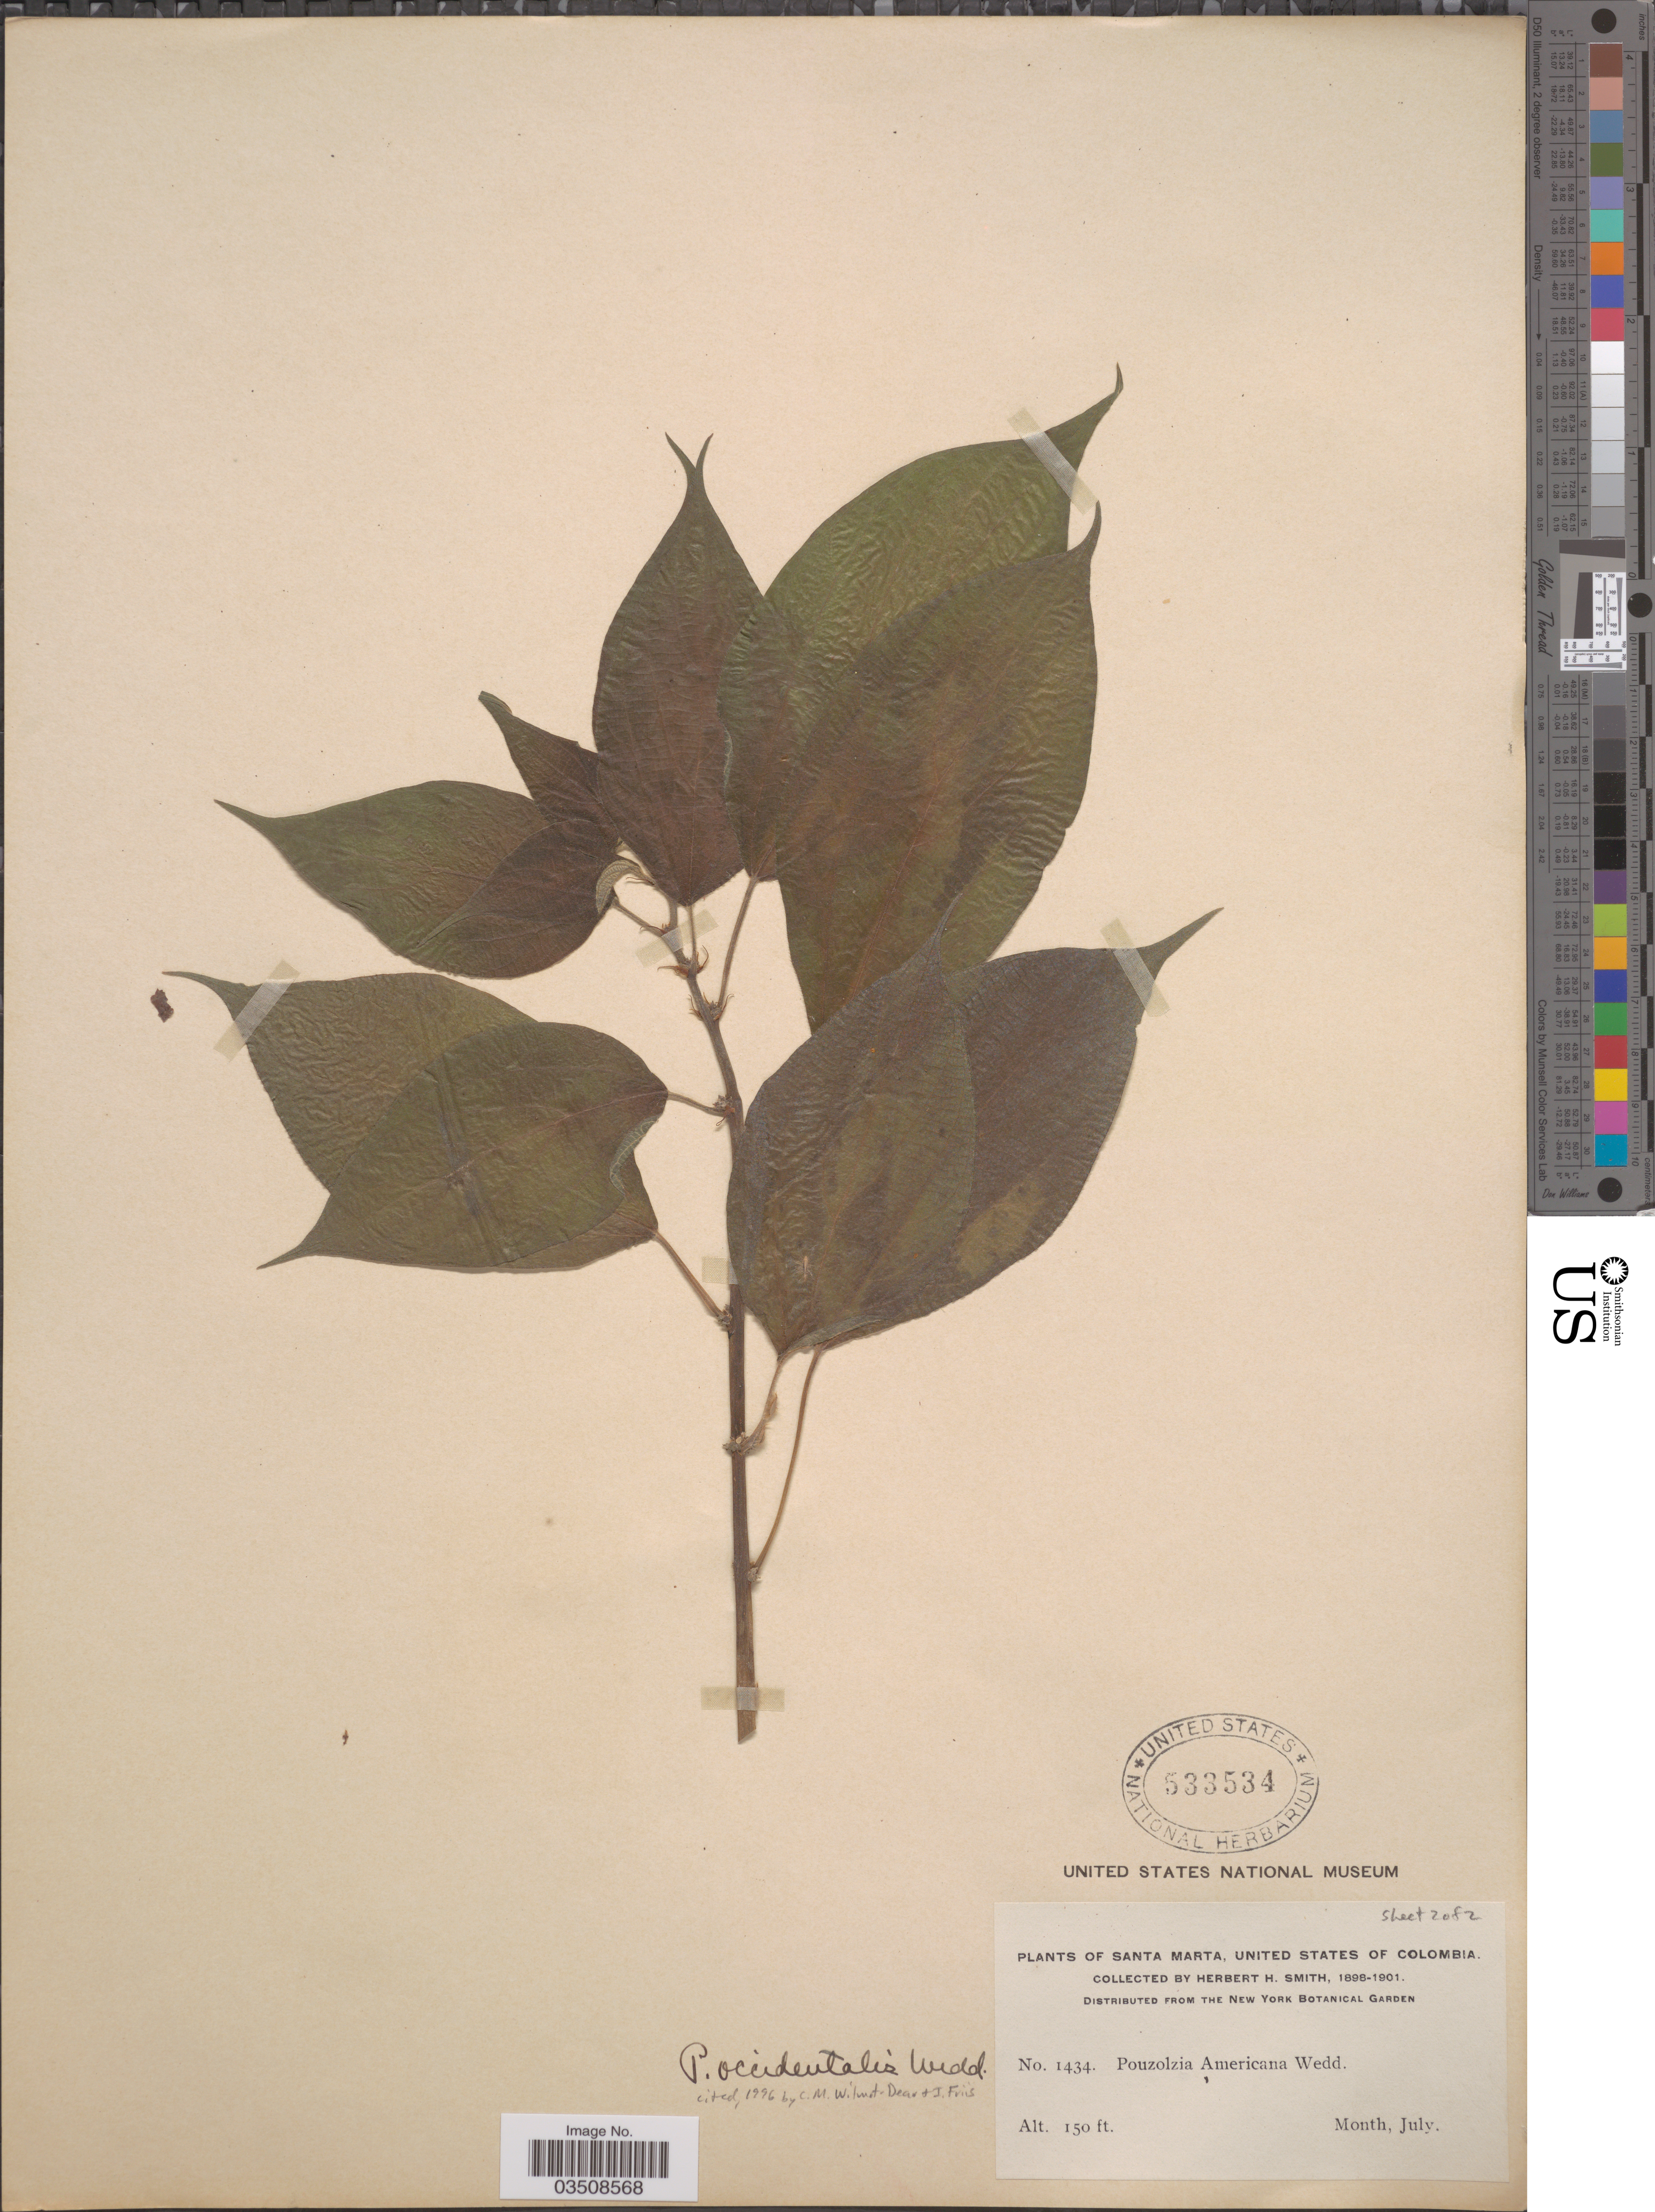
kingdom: Plantae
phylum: Tracheophyta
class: Magnoliopsida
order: Rosales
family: Urticaceae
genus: Pouzolzia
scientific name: Pouzolzia occidentalis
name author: (Liebm.) Wedd.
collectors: Herbert H. Smith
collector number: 1434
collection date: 1898-07/1901-07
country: Colombia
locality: Santa Marta, United States of Colombia.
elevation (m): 46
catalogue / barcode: US 533534